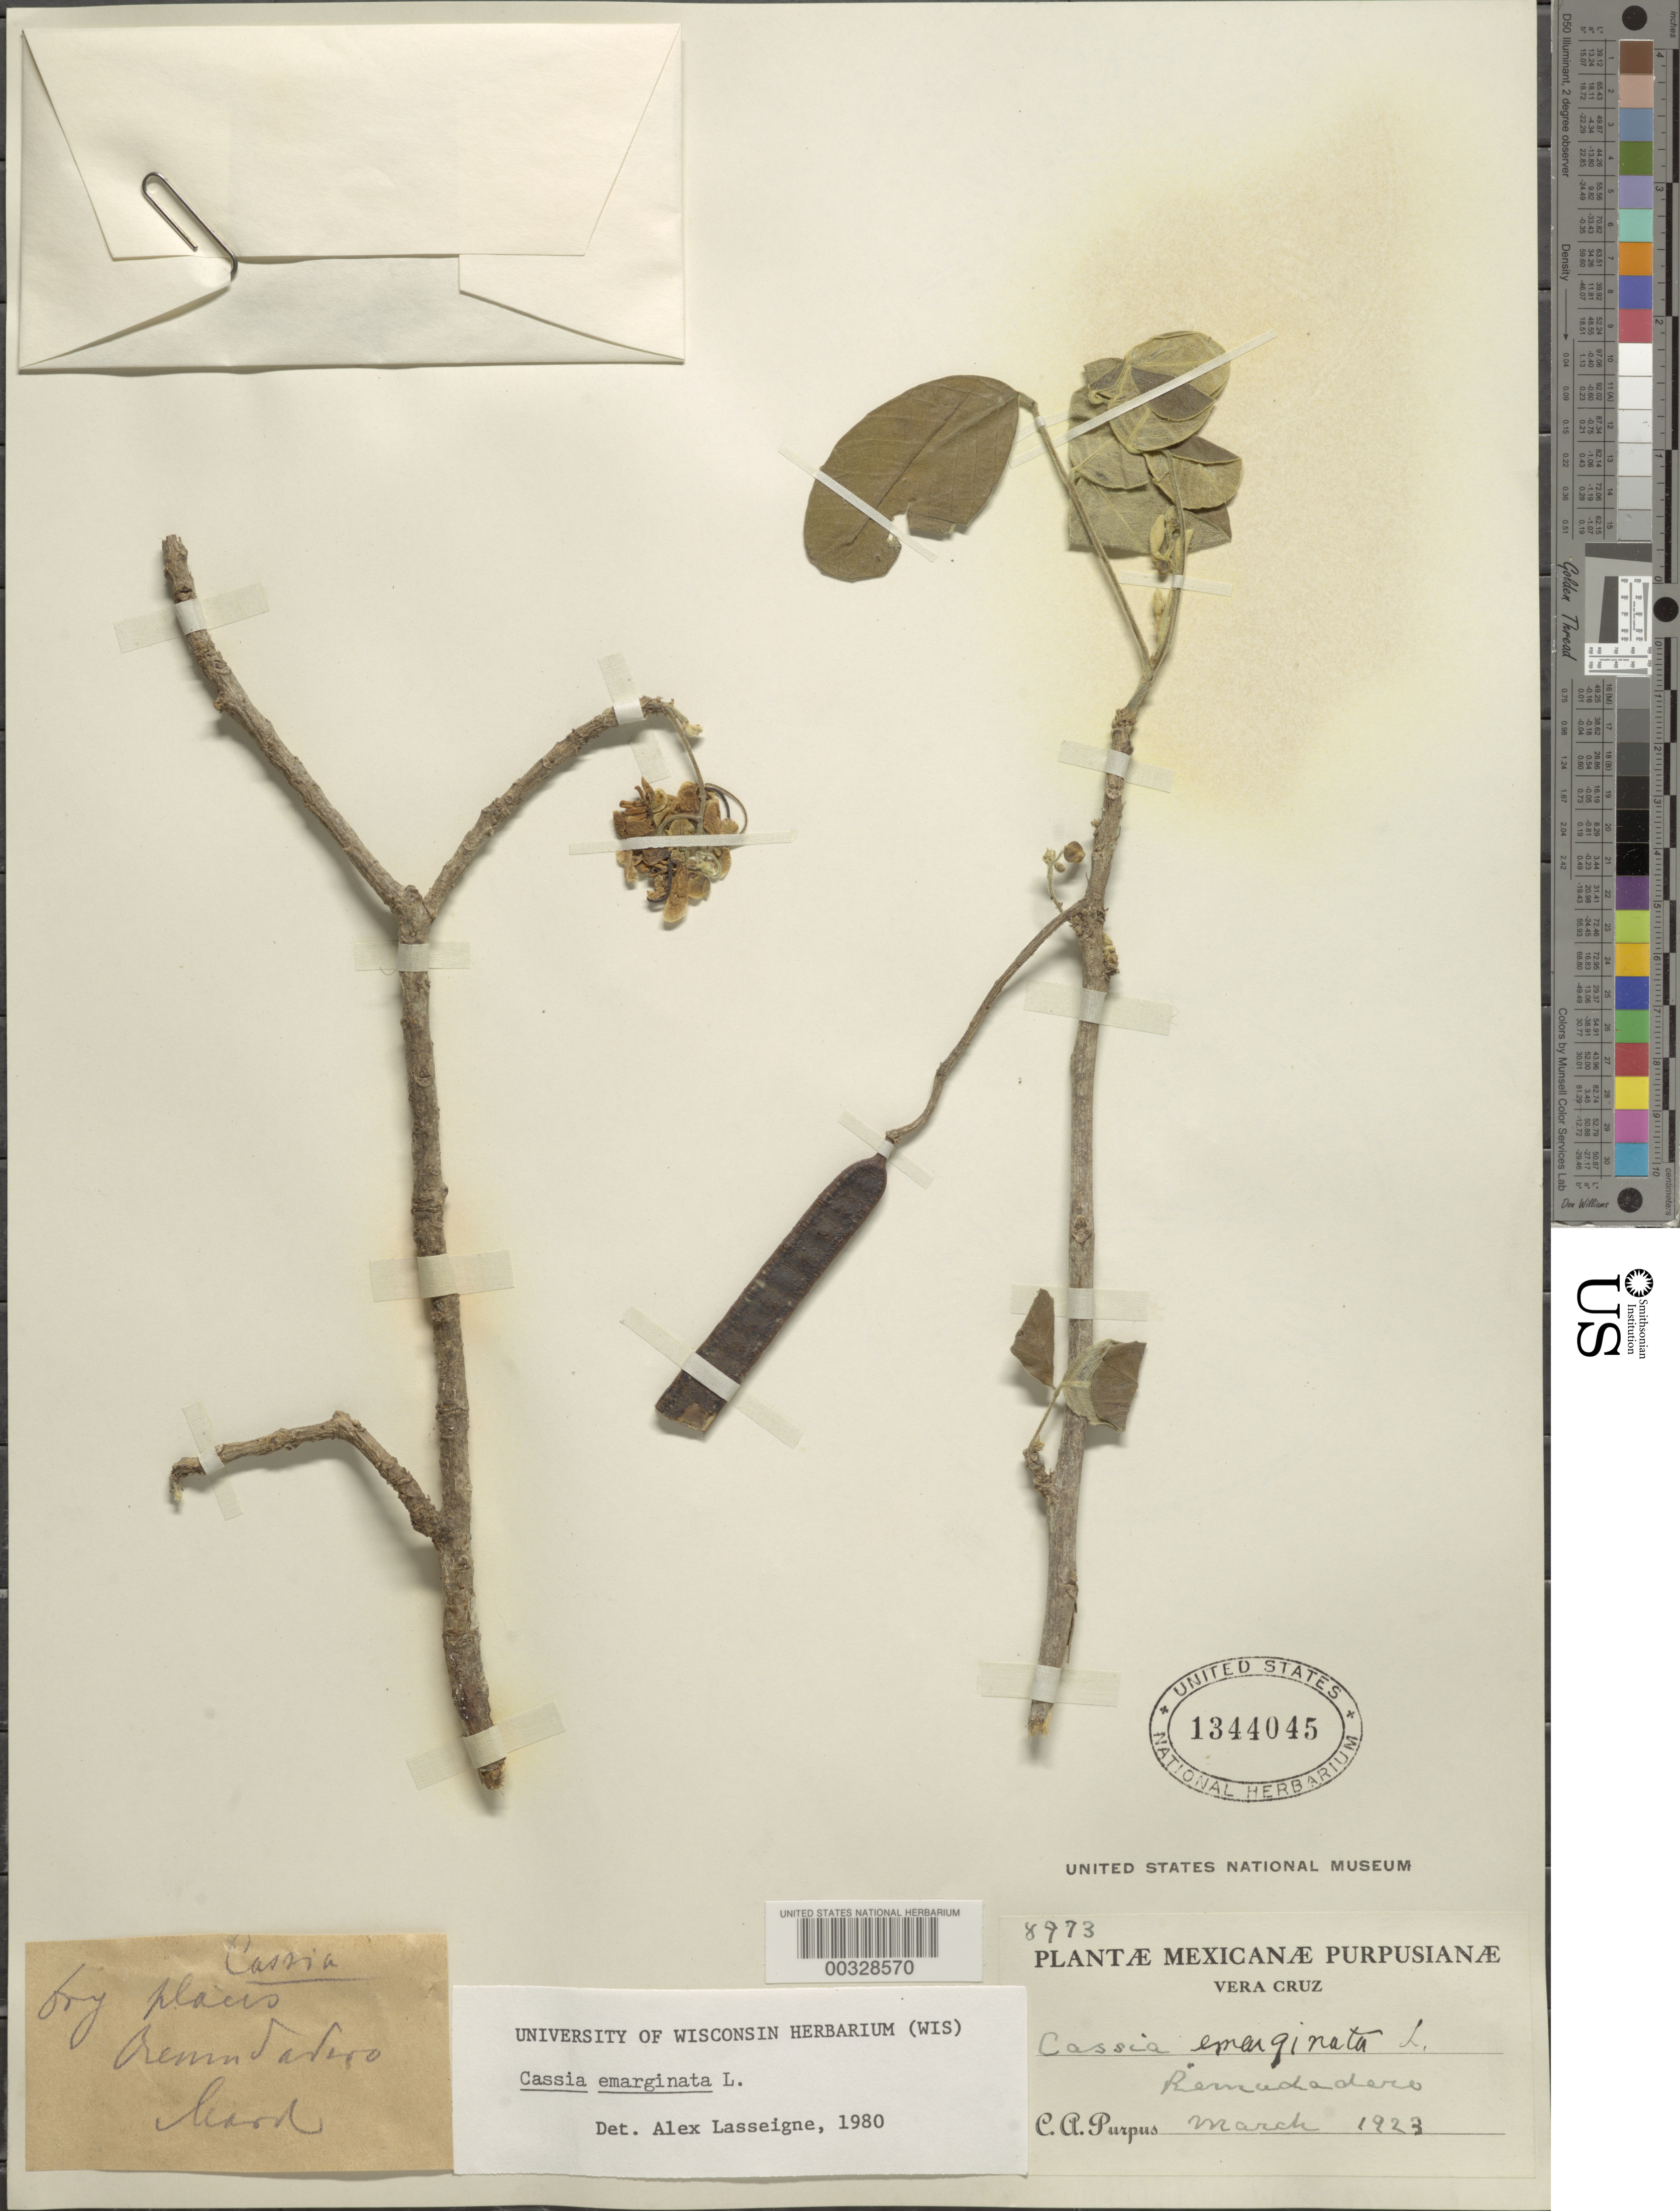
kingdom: Plantae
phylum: Tracheophyta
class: Magnoliopsida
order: Fabales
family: Fabaceae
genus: Senna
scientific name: Senna emarginata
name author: L.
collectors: C. A. Purpus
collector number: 8973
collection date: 1923-03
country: Mexico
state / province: Veracruz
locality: Vera cruz, Remudadero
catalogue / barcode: US 1344045